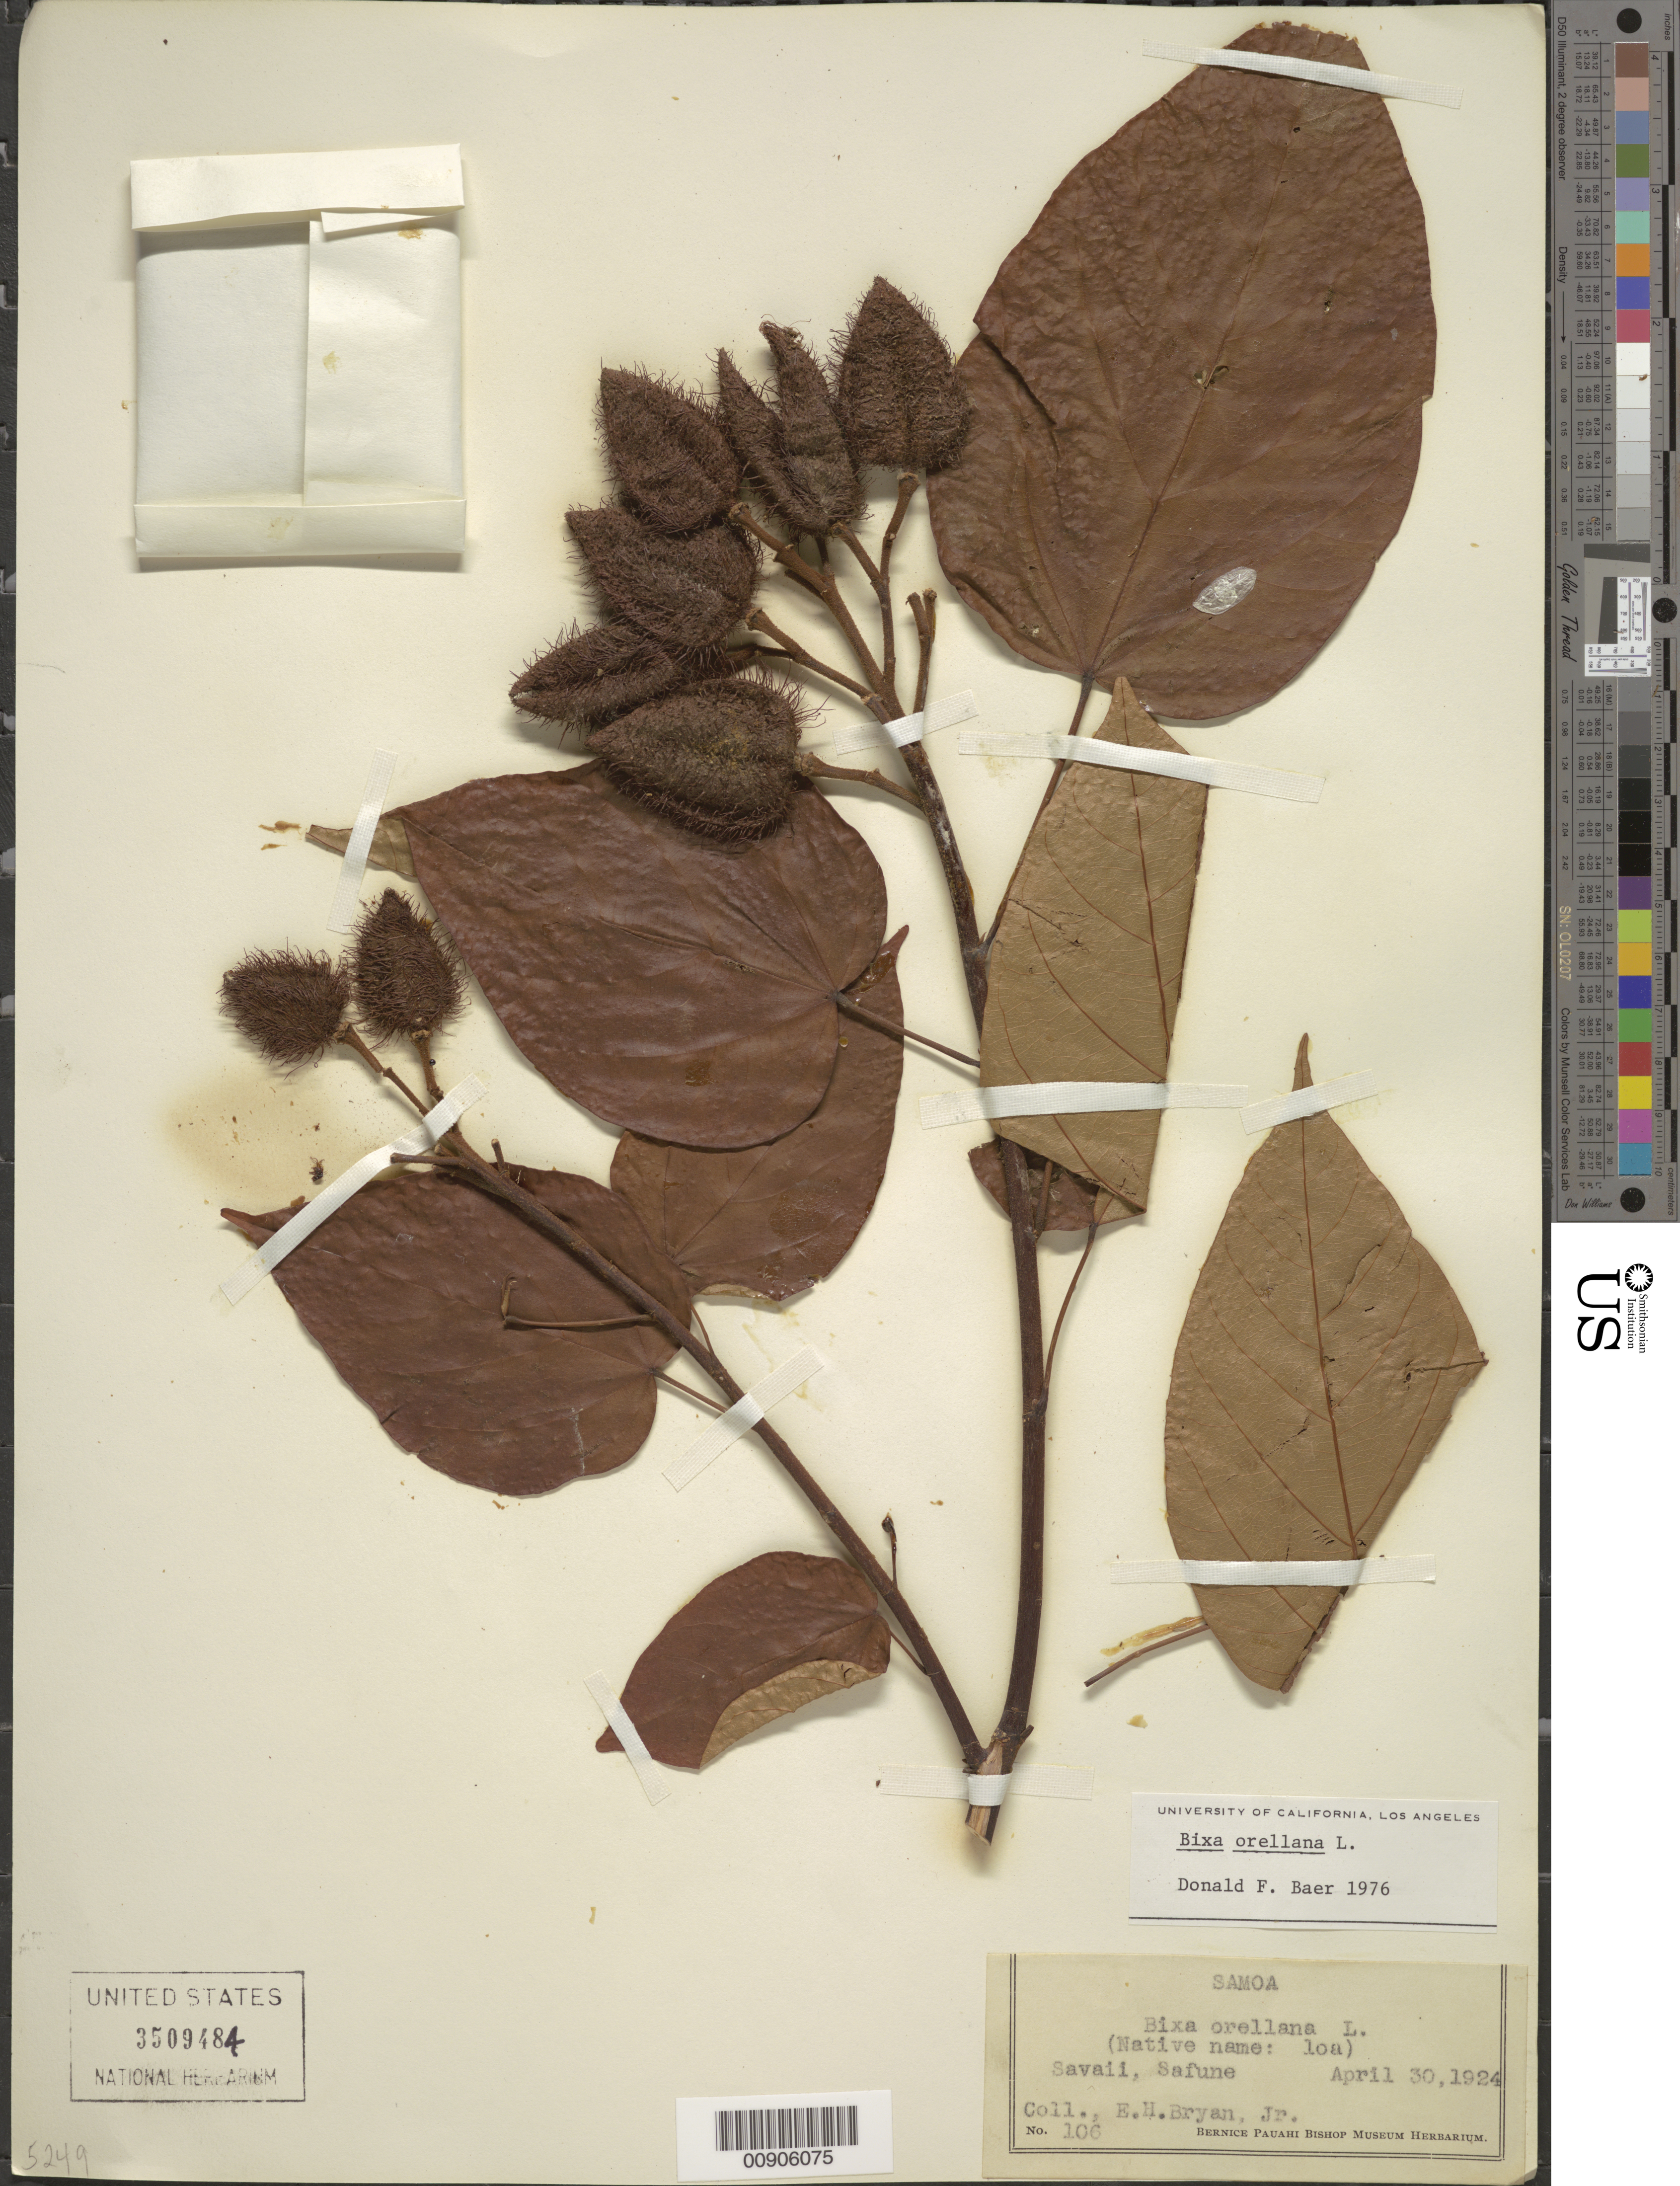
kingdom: Plantae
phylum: Tracheophyta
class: Magnoliopsida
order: Malvales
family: Bixaceae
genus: Bixa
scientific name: Bixa orellana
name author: L.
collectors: E. H. Brown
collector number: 106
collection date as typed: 20 Apr 1924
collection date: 1924-04-20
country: Samoa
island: Savai'i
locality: Safune.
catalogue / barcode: US 3509484